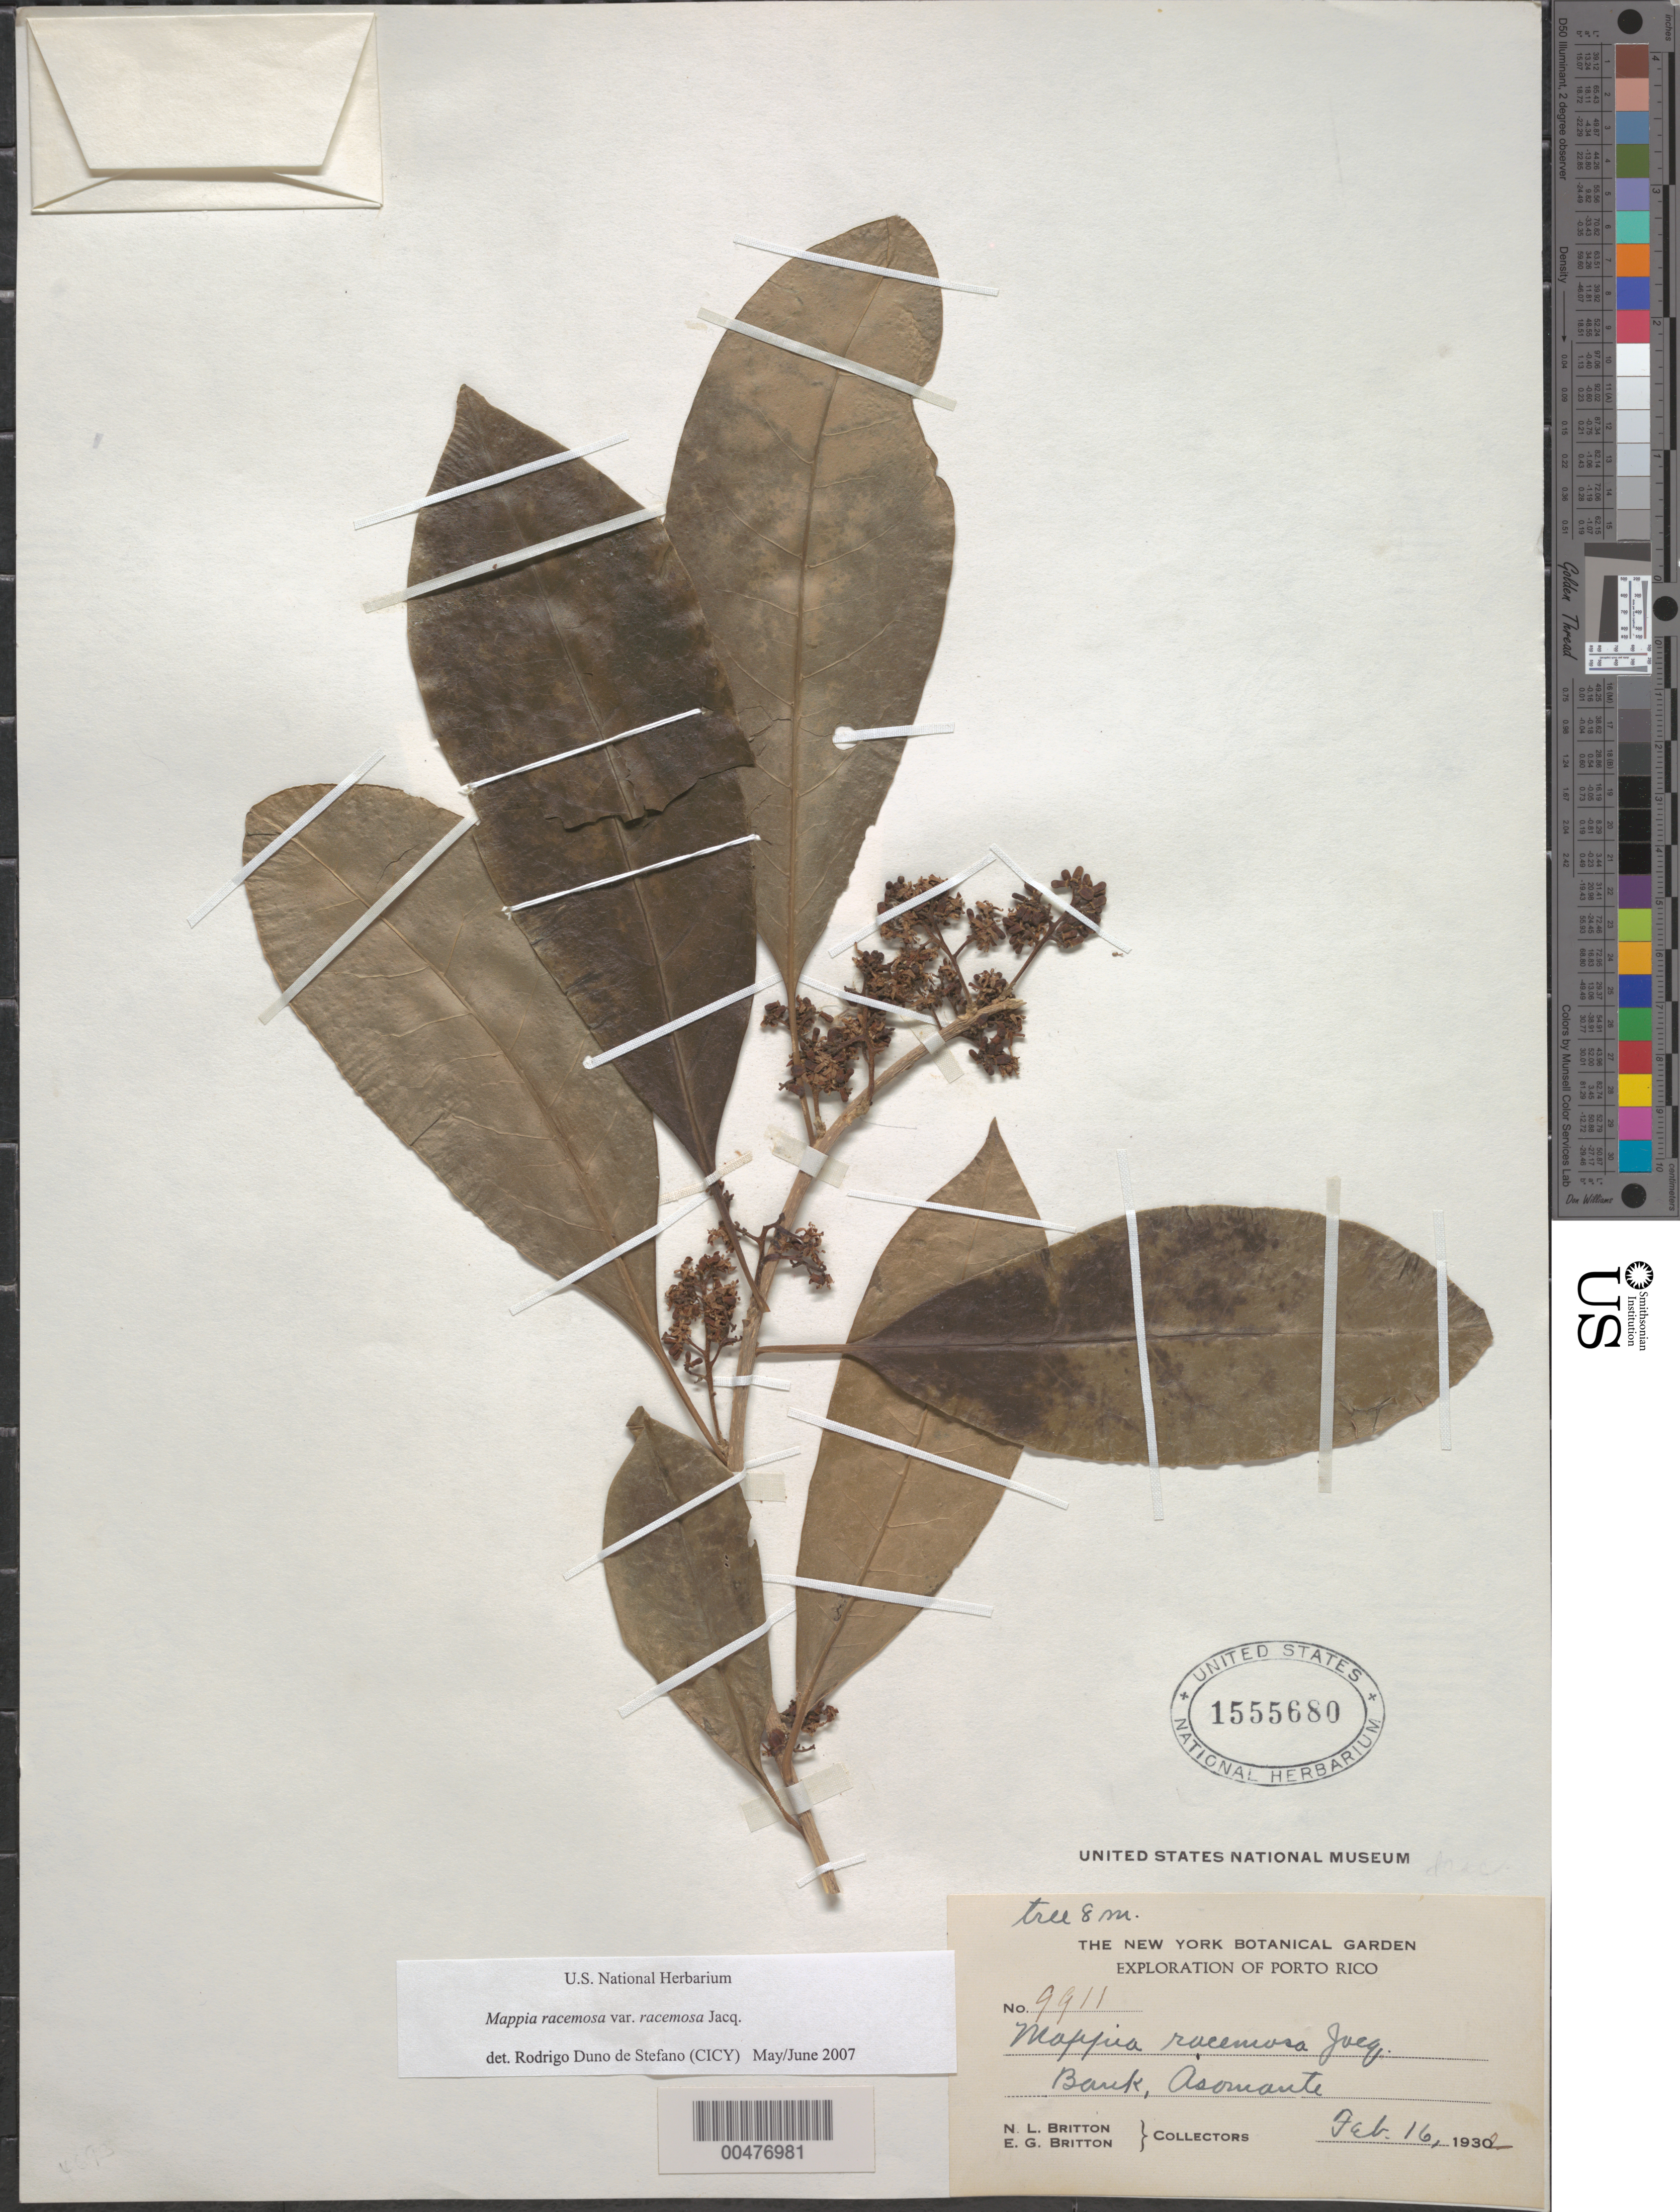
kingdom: Plantae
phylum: Tracheophyta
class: Magnoliopsida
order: Icacinales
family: Icacinaceae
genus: Mappia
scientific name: Mappia racemosa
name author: Jacq.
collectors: N. Britton & E. G. Britton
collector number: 9911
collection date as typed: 16 Feb 1932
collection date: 1932-02-16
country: Puerto Rico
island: Greater Antilles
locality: Asomante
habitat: Bank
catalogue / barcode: US 1555680